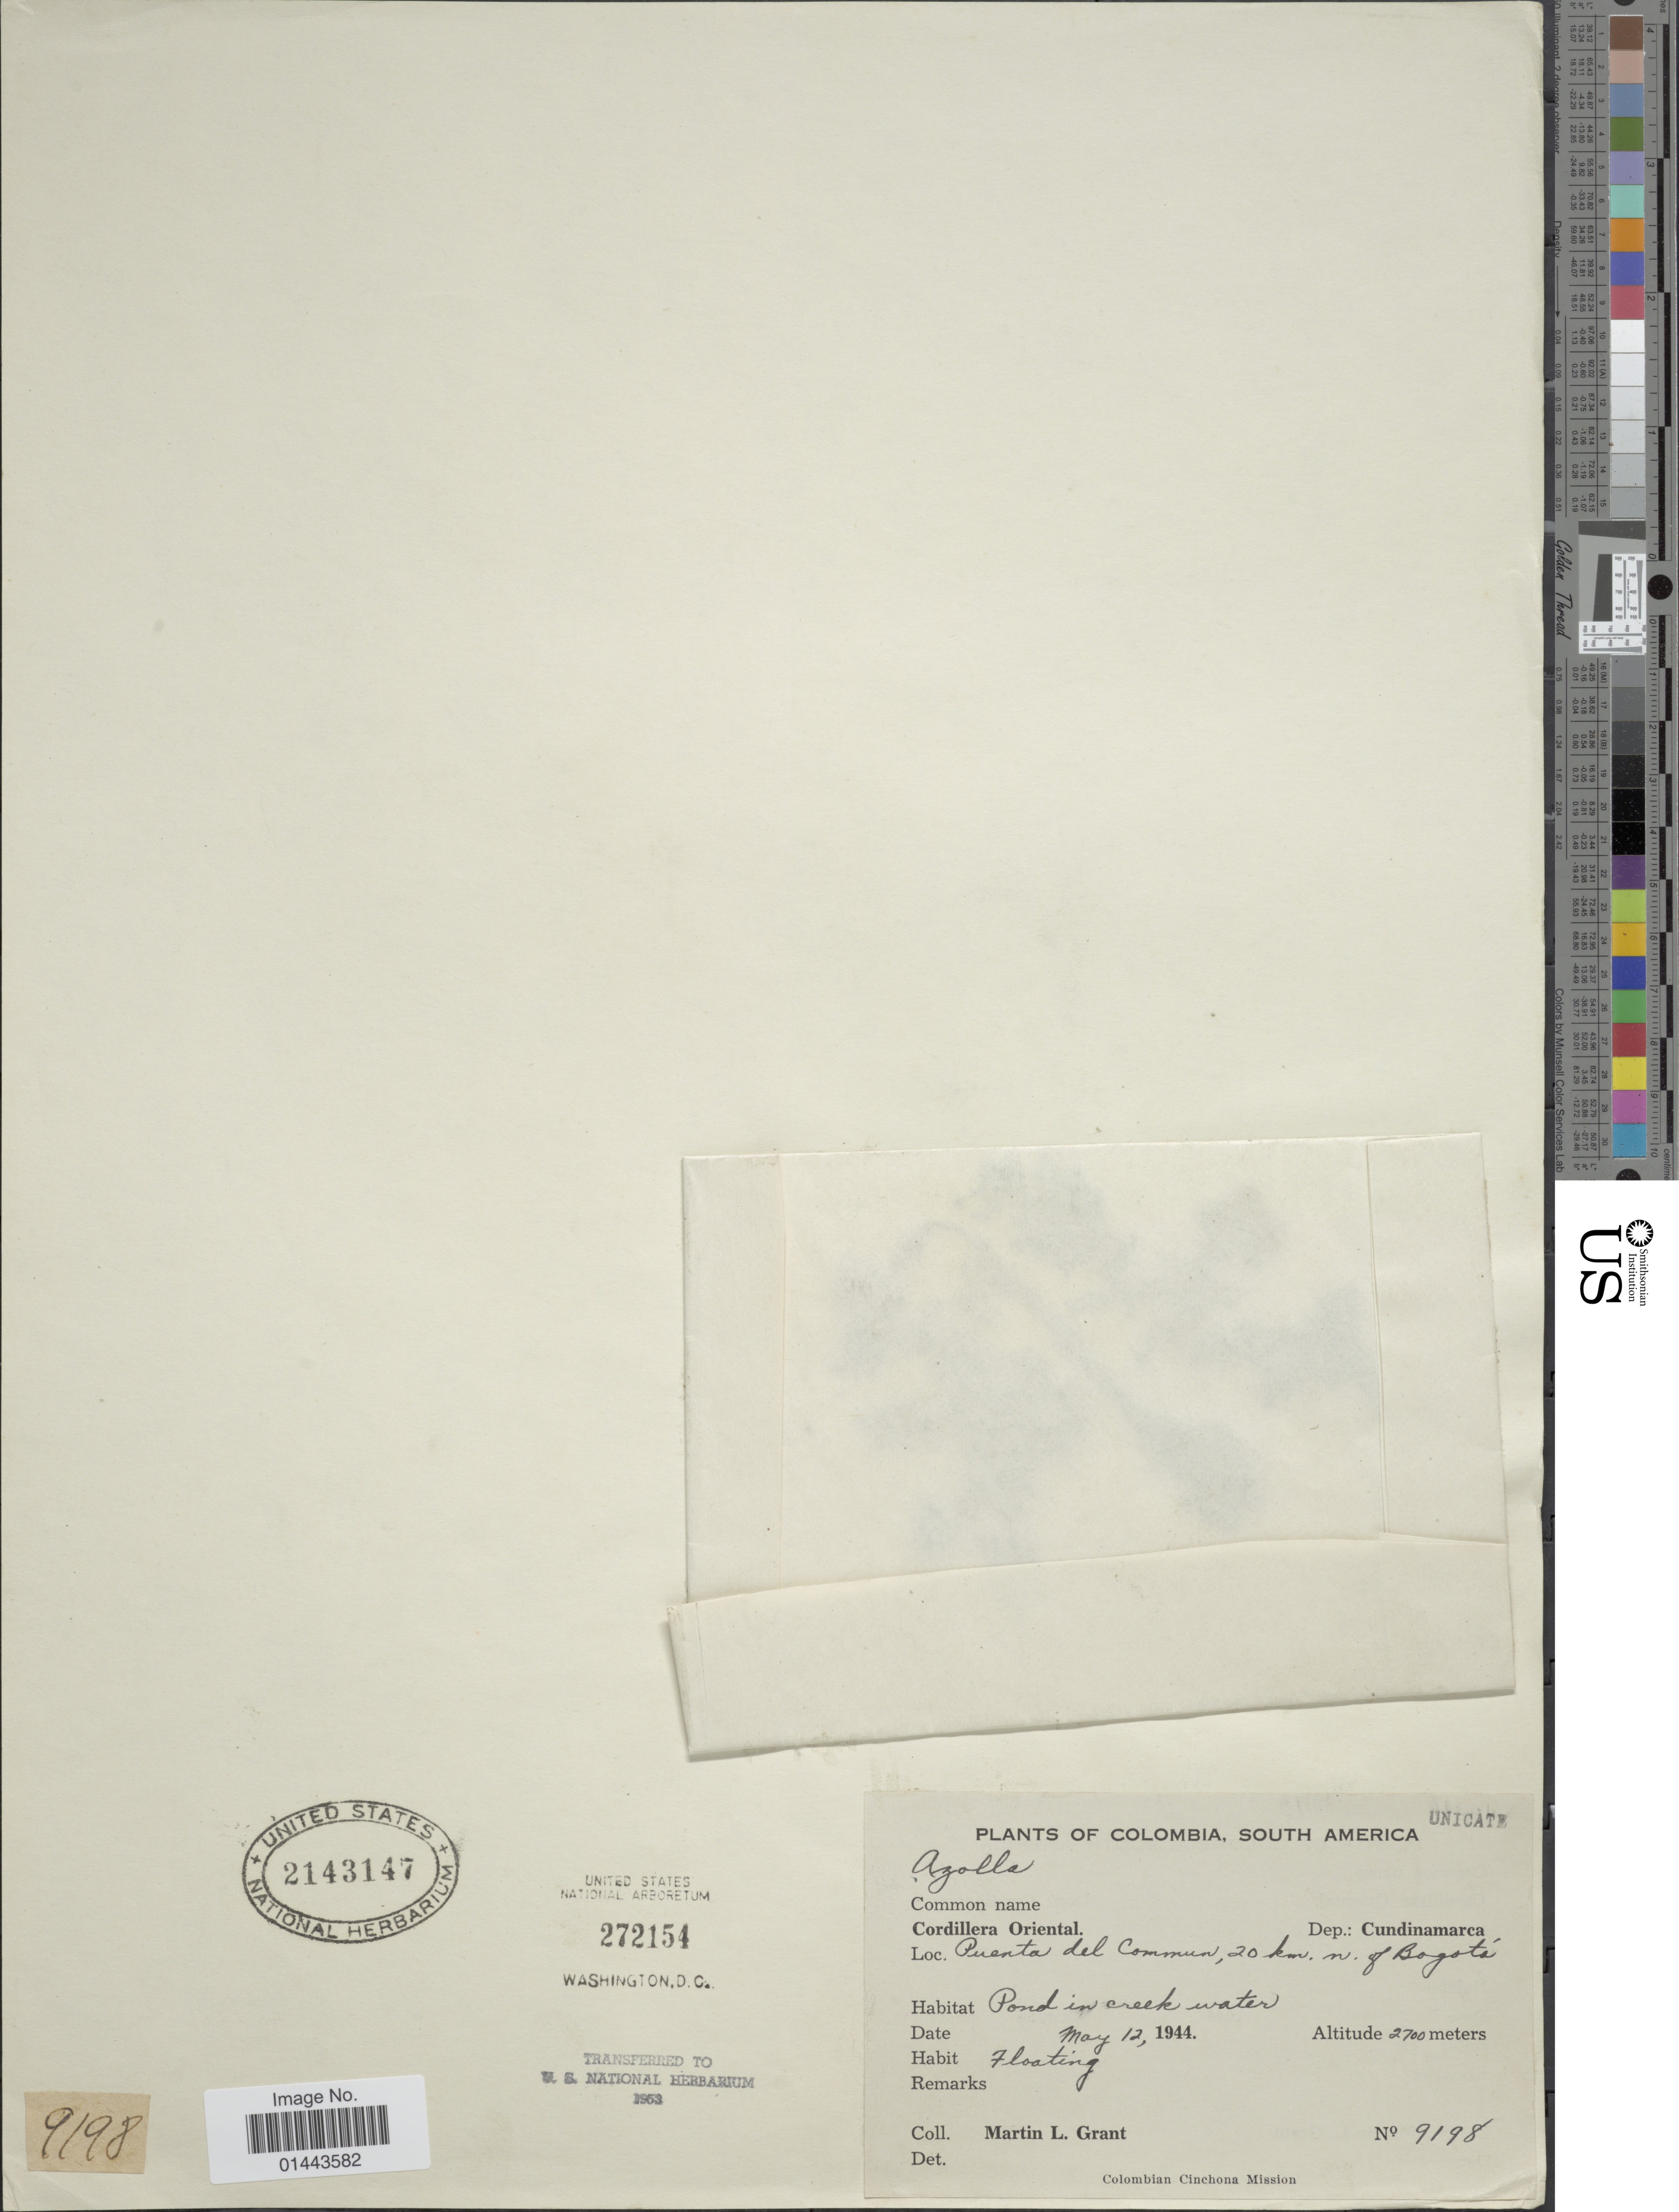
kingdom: Plantae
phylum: Tracheophyta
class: Polypodiopsida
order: Salviniales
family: Salviniaceae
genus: Azolla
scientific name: Azolla sp.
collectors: M. L. Grant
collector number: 9198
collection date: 1944-05-12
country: Colombia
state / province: Cundinamarca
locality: Puerta del commun, 20 km. n. of Bogota.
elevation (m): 2700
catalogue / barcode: US 2143147